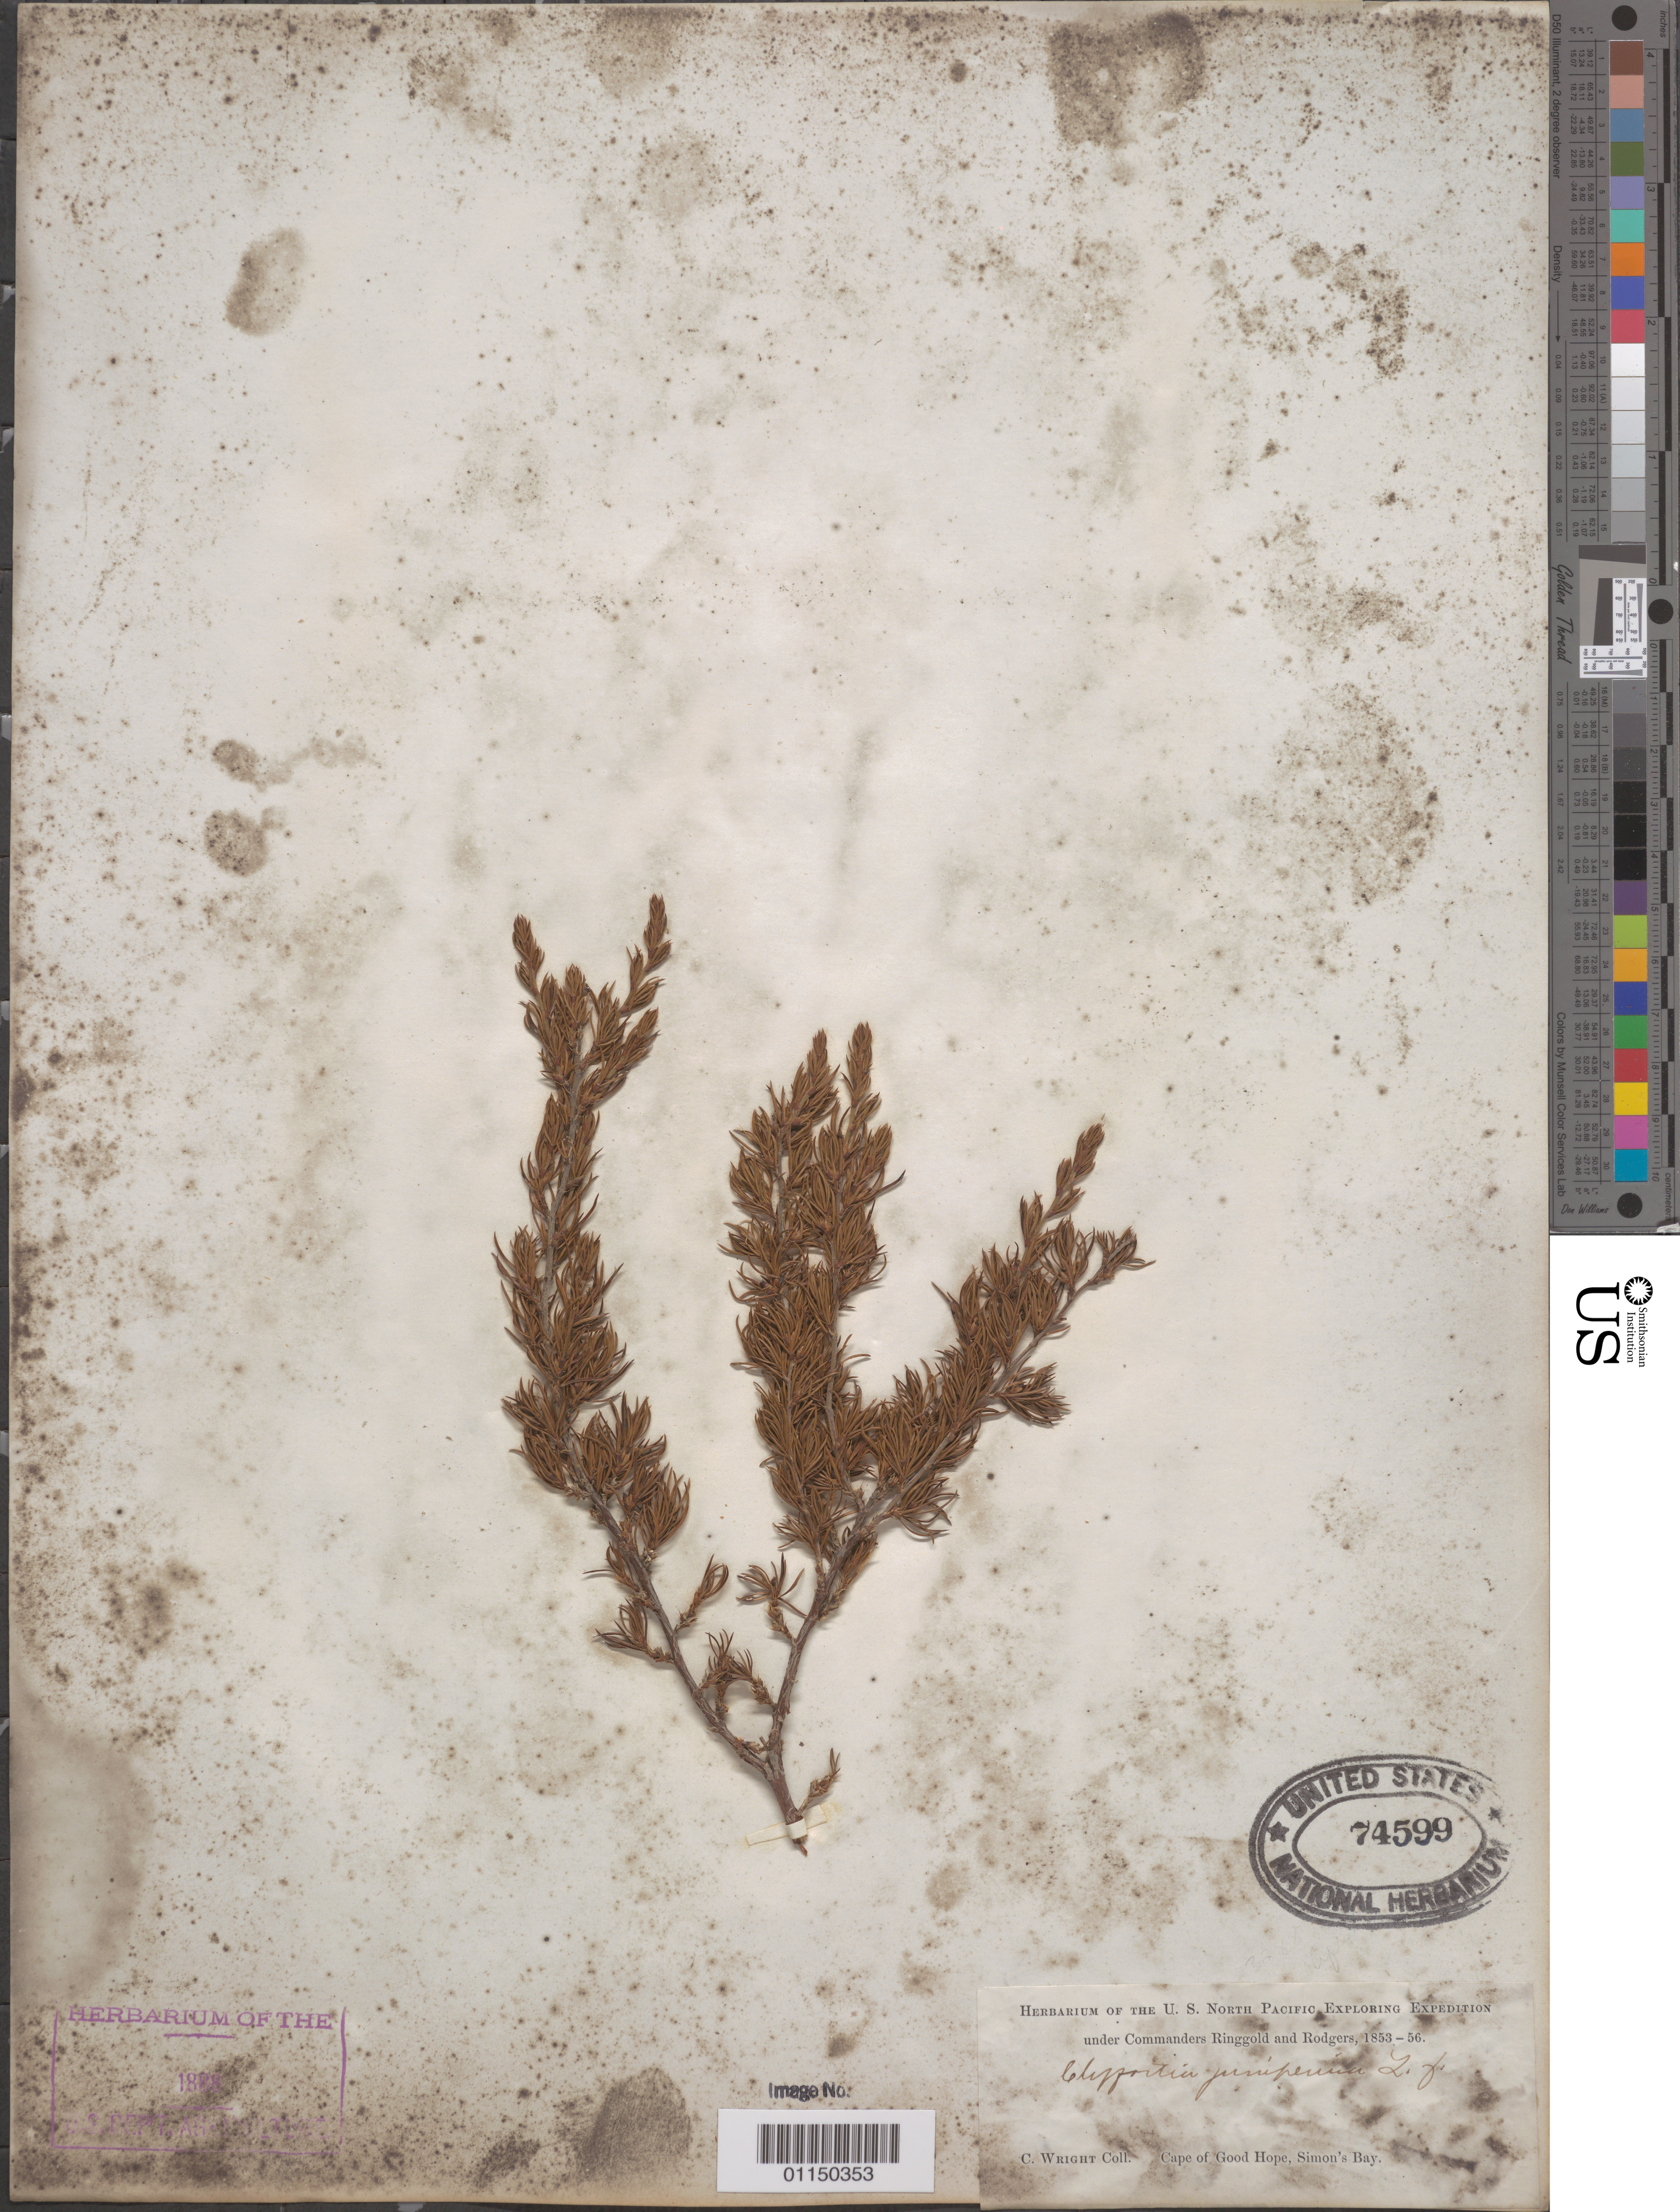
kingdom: Plantae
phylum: Tracheophyta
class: Magnoliopsida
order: Rosales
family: Rosaceae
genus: Cliffortia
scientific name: Cliffortia juniperina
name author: L. f.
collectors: C. Wright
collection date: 1853/1856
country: South Africa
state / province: Western Cape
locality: Cape of Good Hope, Simon's Bay.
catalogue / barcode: US 74599